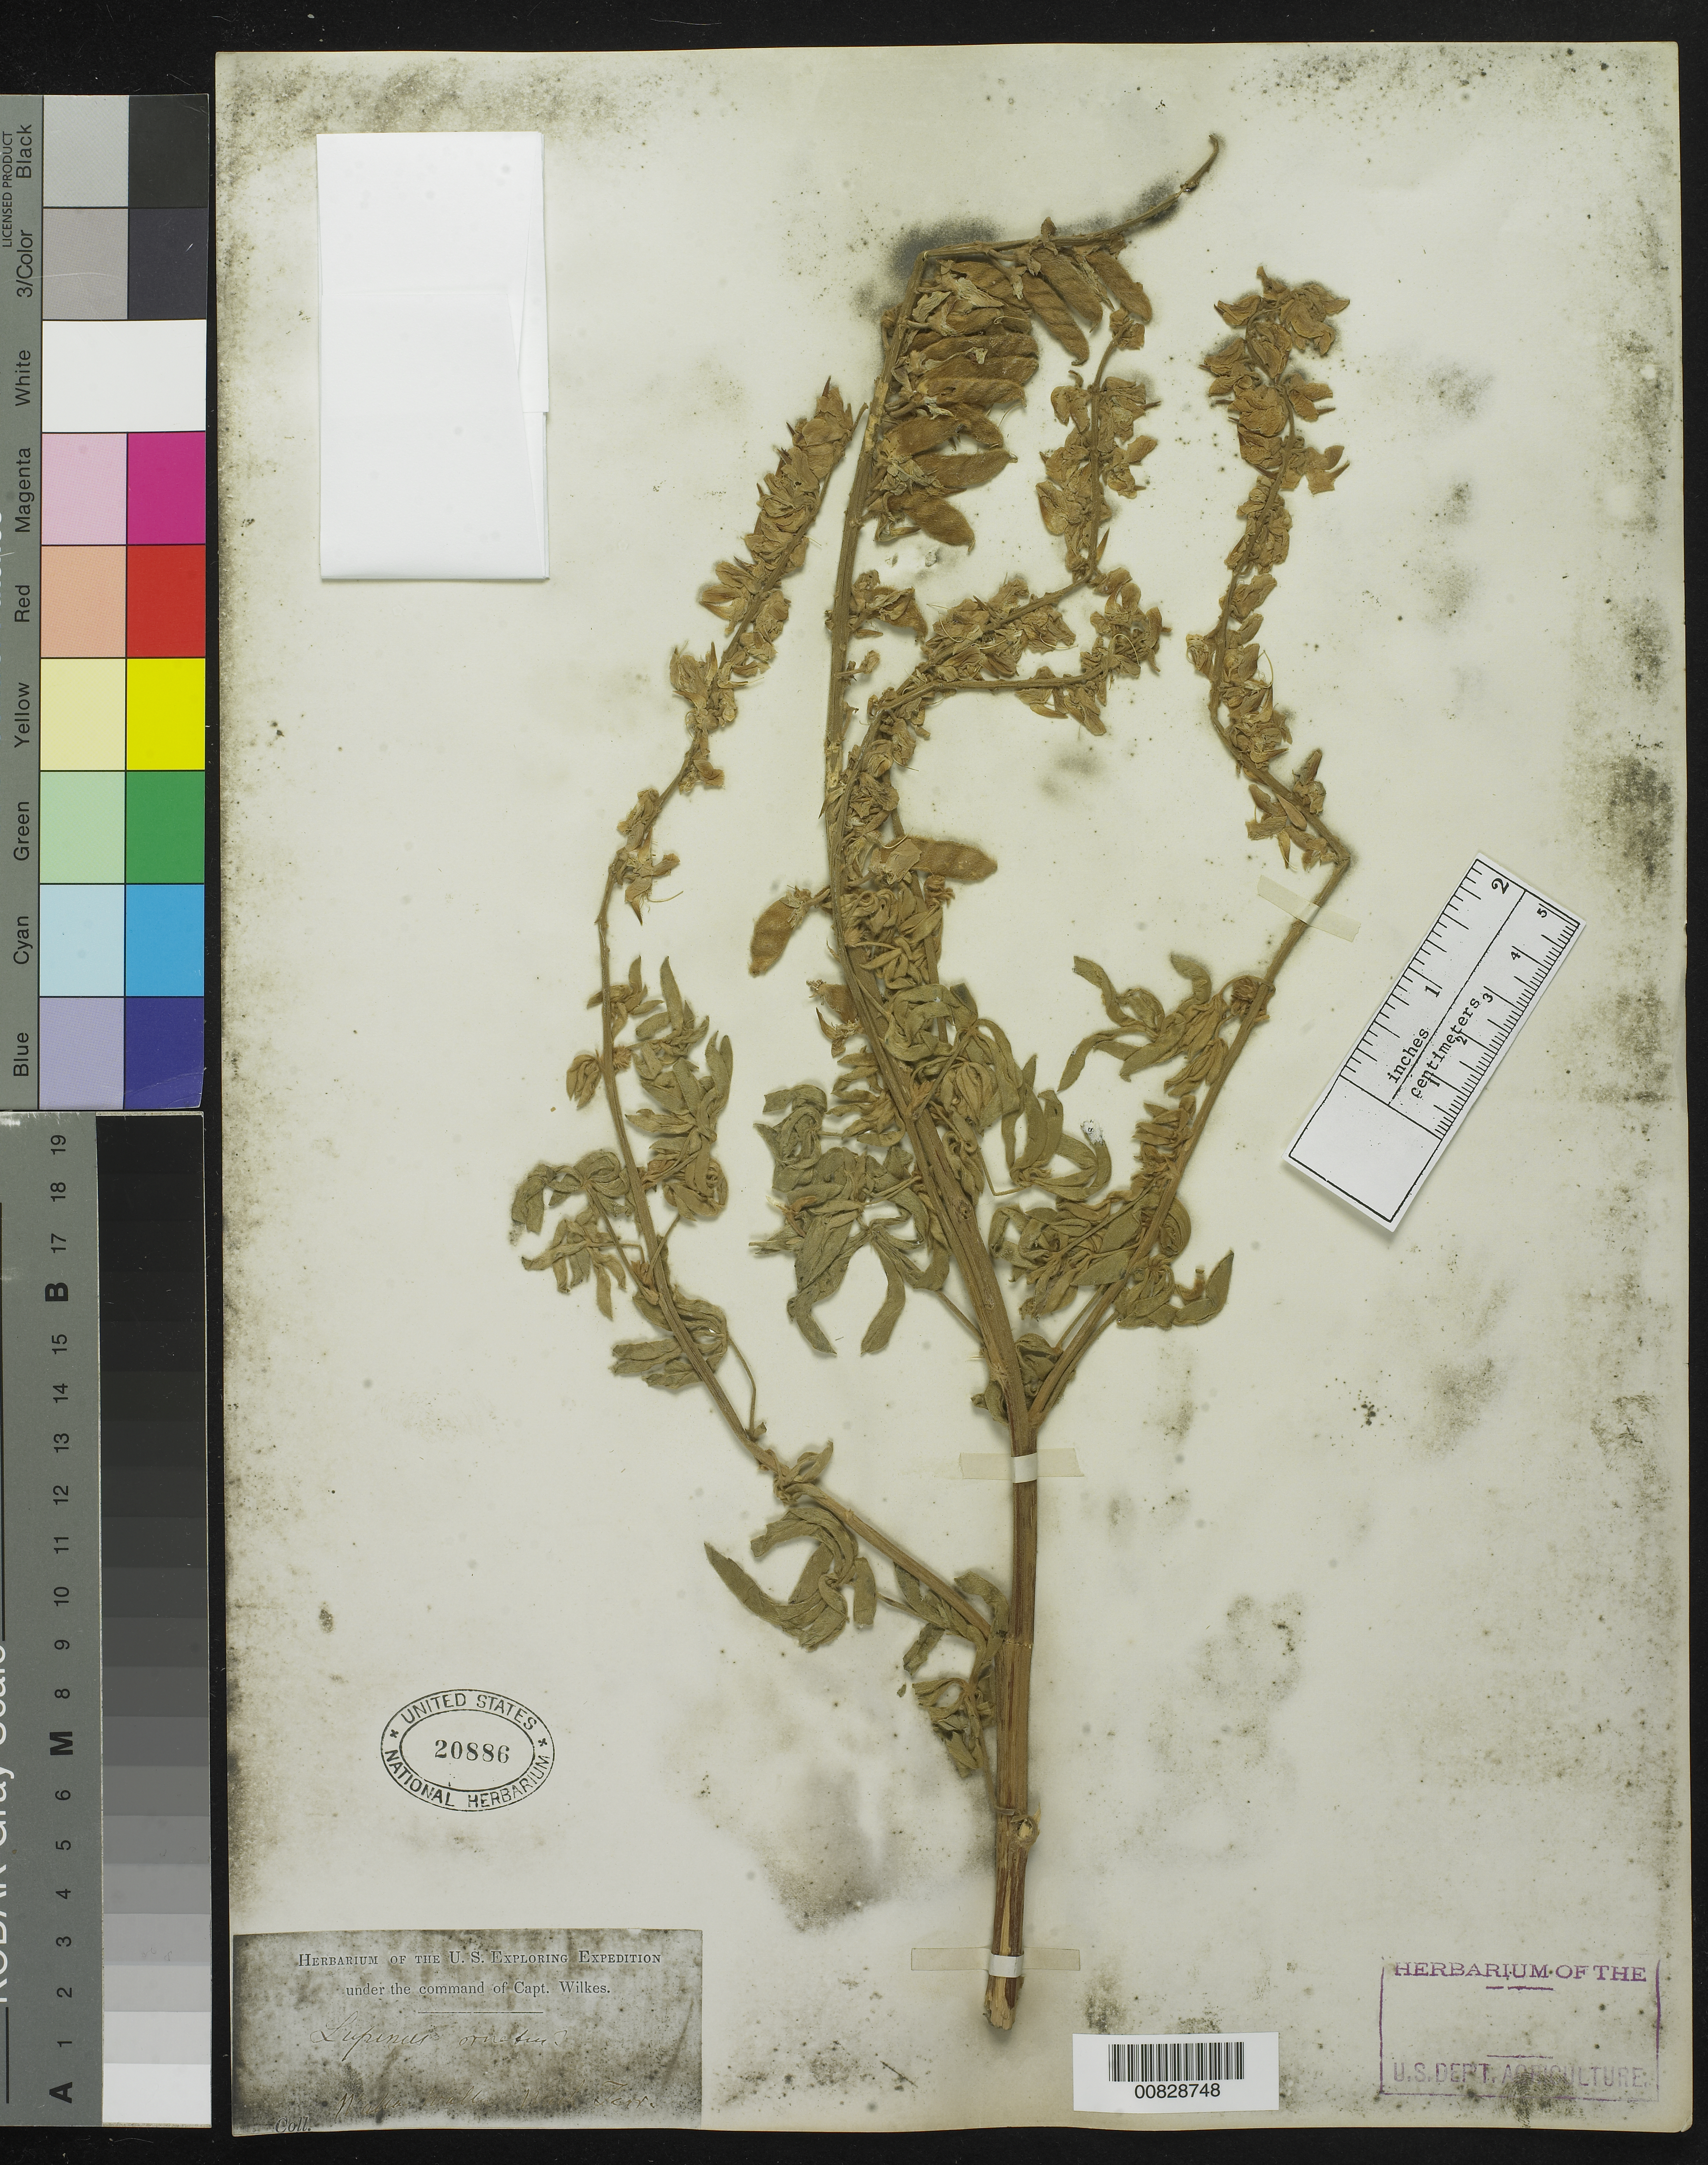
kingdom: Plantae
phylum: Tracheophyta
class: Magnoliopsida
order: Fabales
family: Fabaceae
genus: Lupinus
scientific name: Lupinus sp.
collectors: Wilkes Explor. Exped.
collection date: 1838/1842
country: United States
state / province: Washington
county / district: Walla Walla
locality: Walla Walla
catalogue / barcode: US 20886